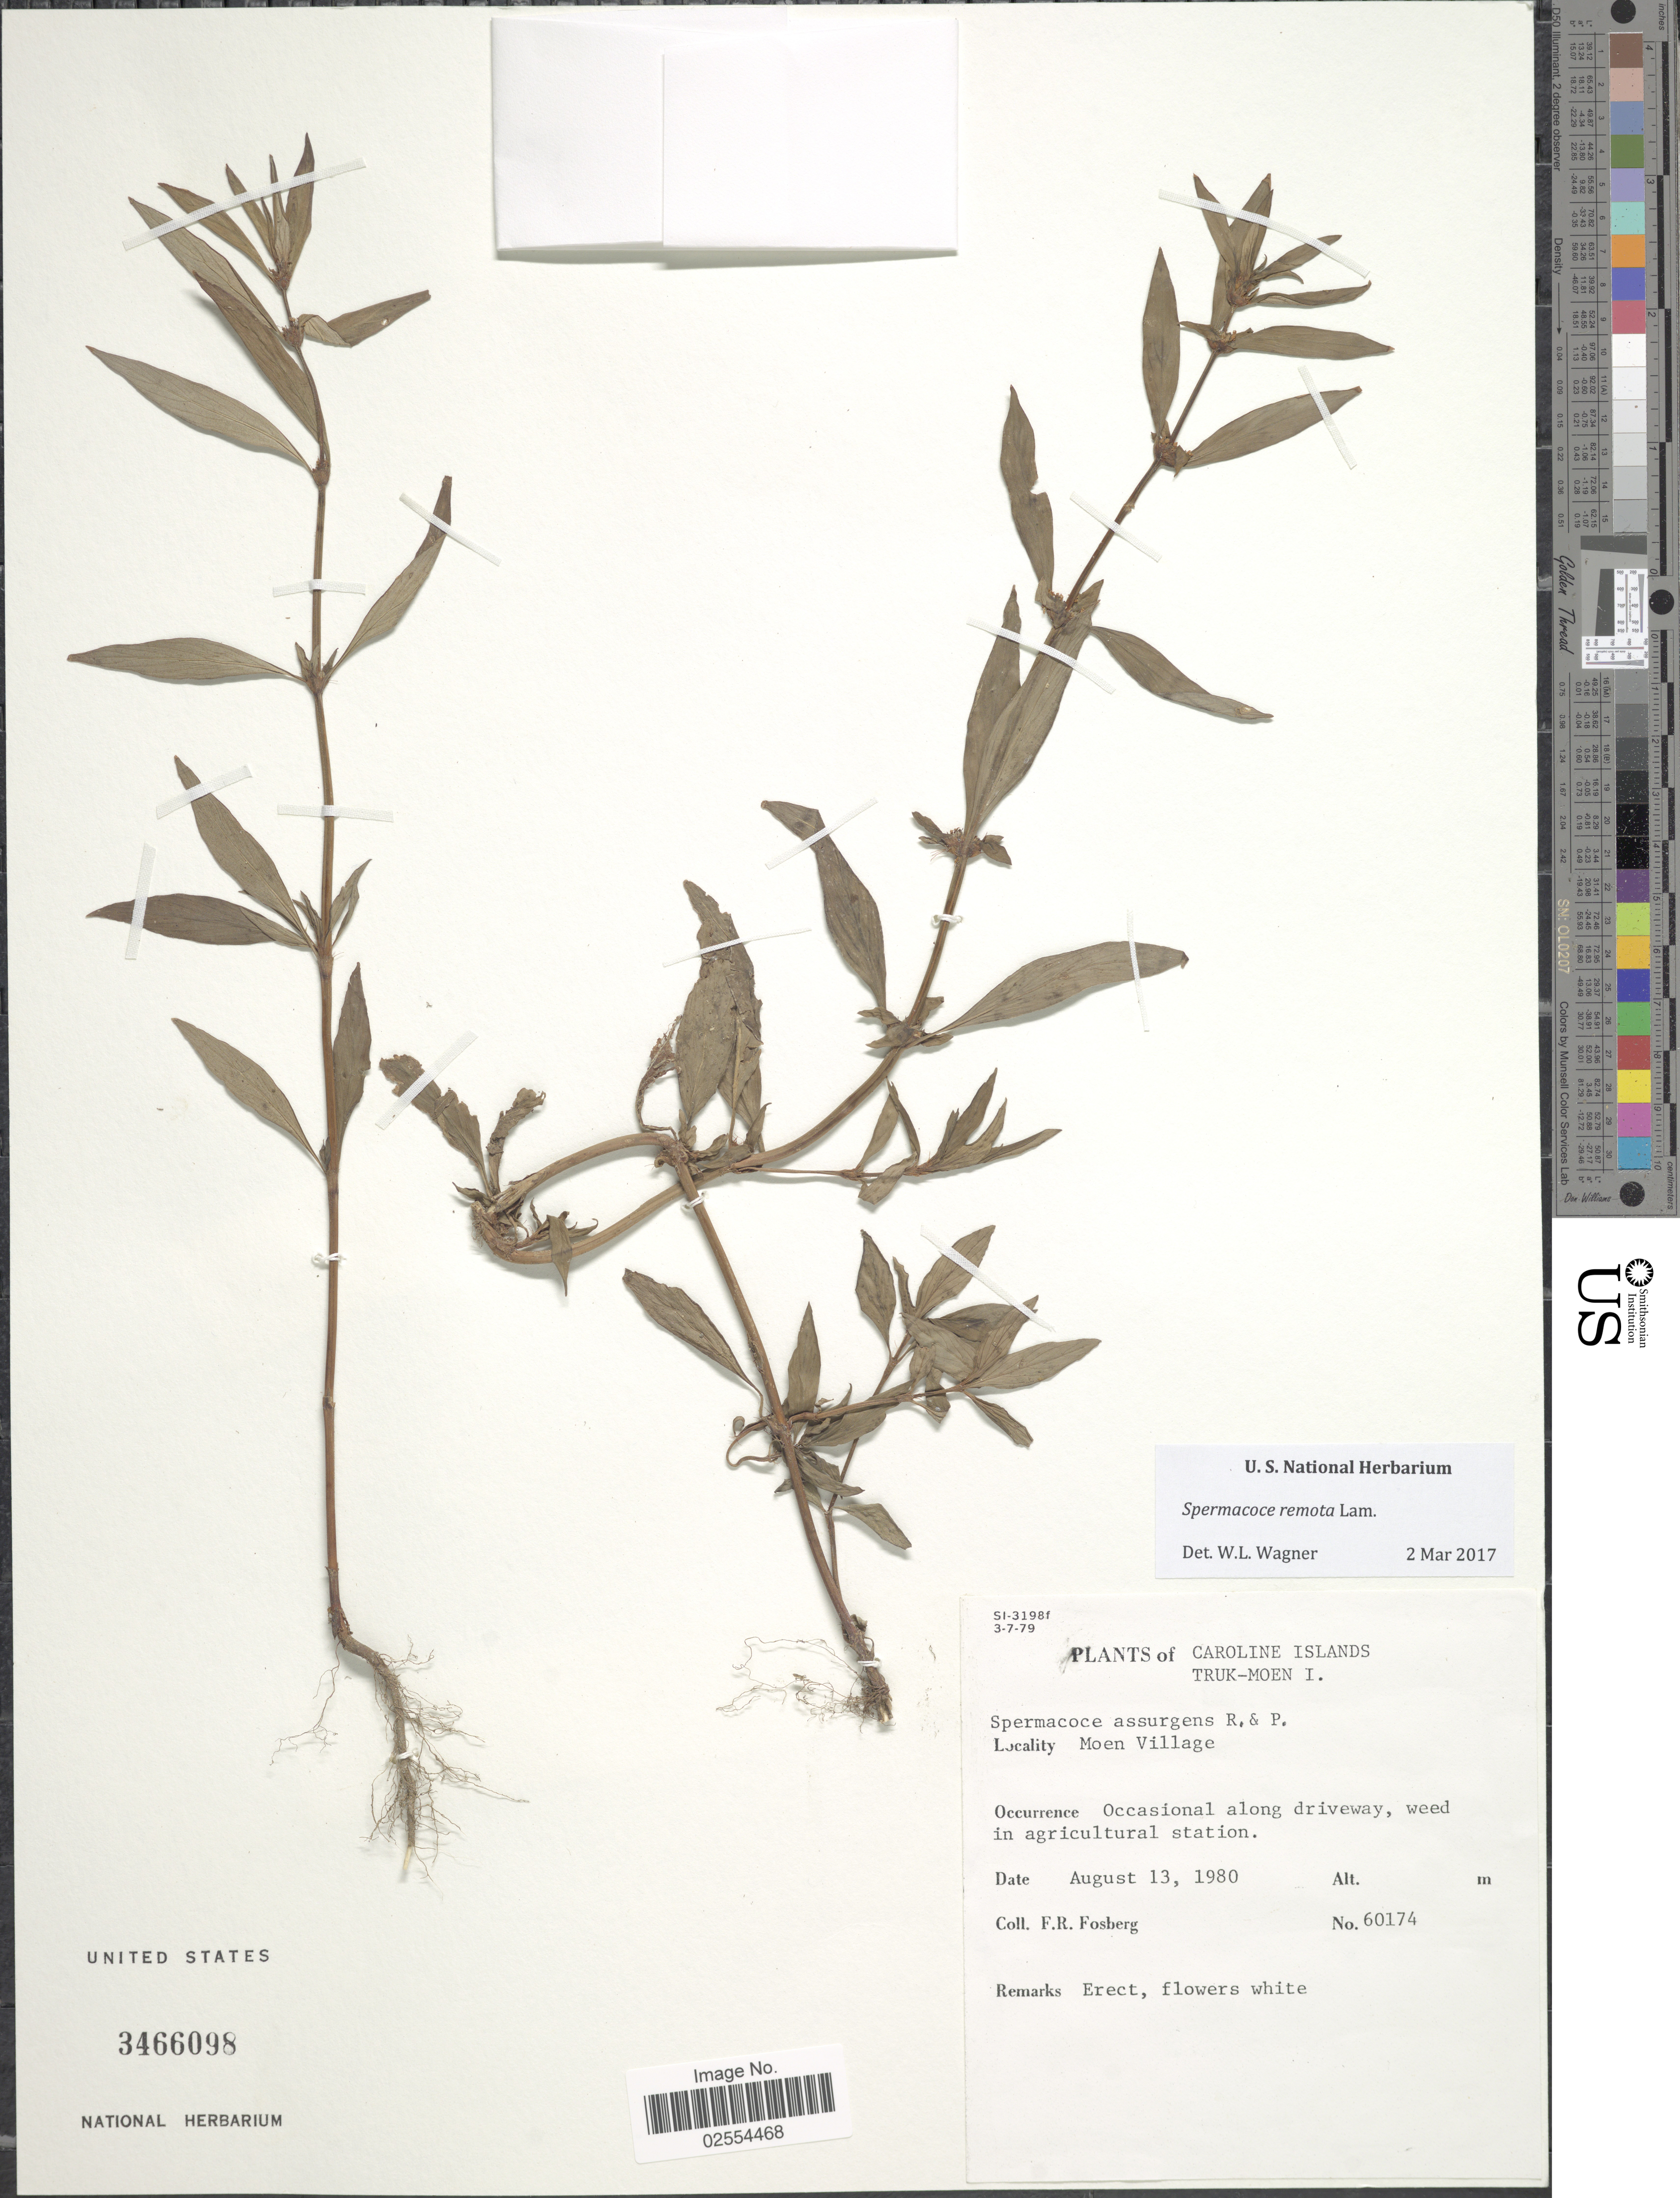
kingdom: Plantae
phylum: Tracheophyta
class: Magnoliopsida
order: Gentianales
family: Rubiaceae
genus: Spermacoce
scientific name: Spermacoce remota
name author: Lam.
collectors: F. R. Fosberg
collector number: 60174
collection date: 1980-08-13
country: Micronesia, Federated States of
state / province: Truk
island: Moen [Wono]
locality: Caroline Islands, Truk-Moen I., Moen Village, along driveway, weed in agricultural station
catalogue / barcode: US 3466098